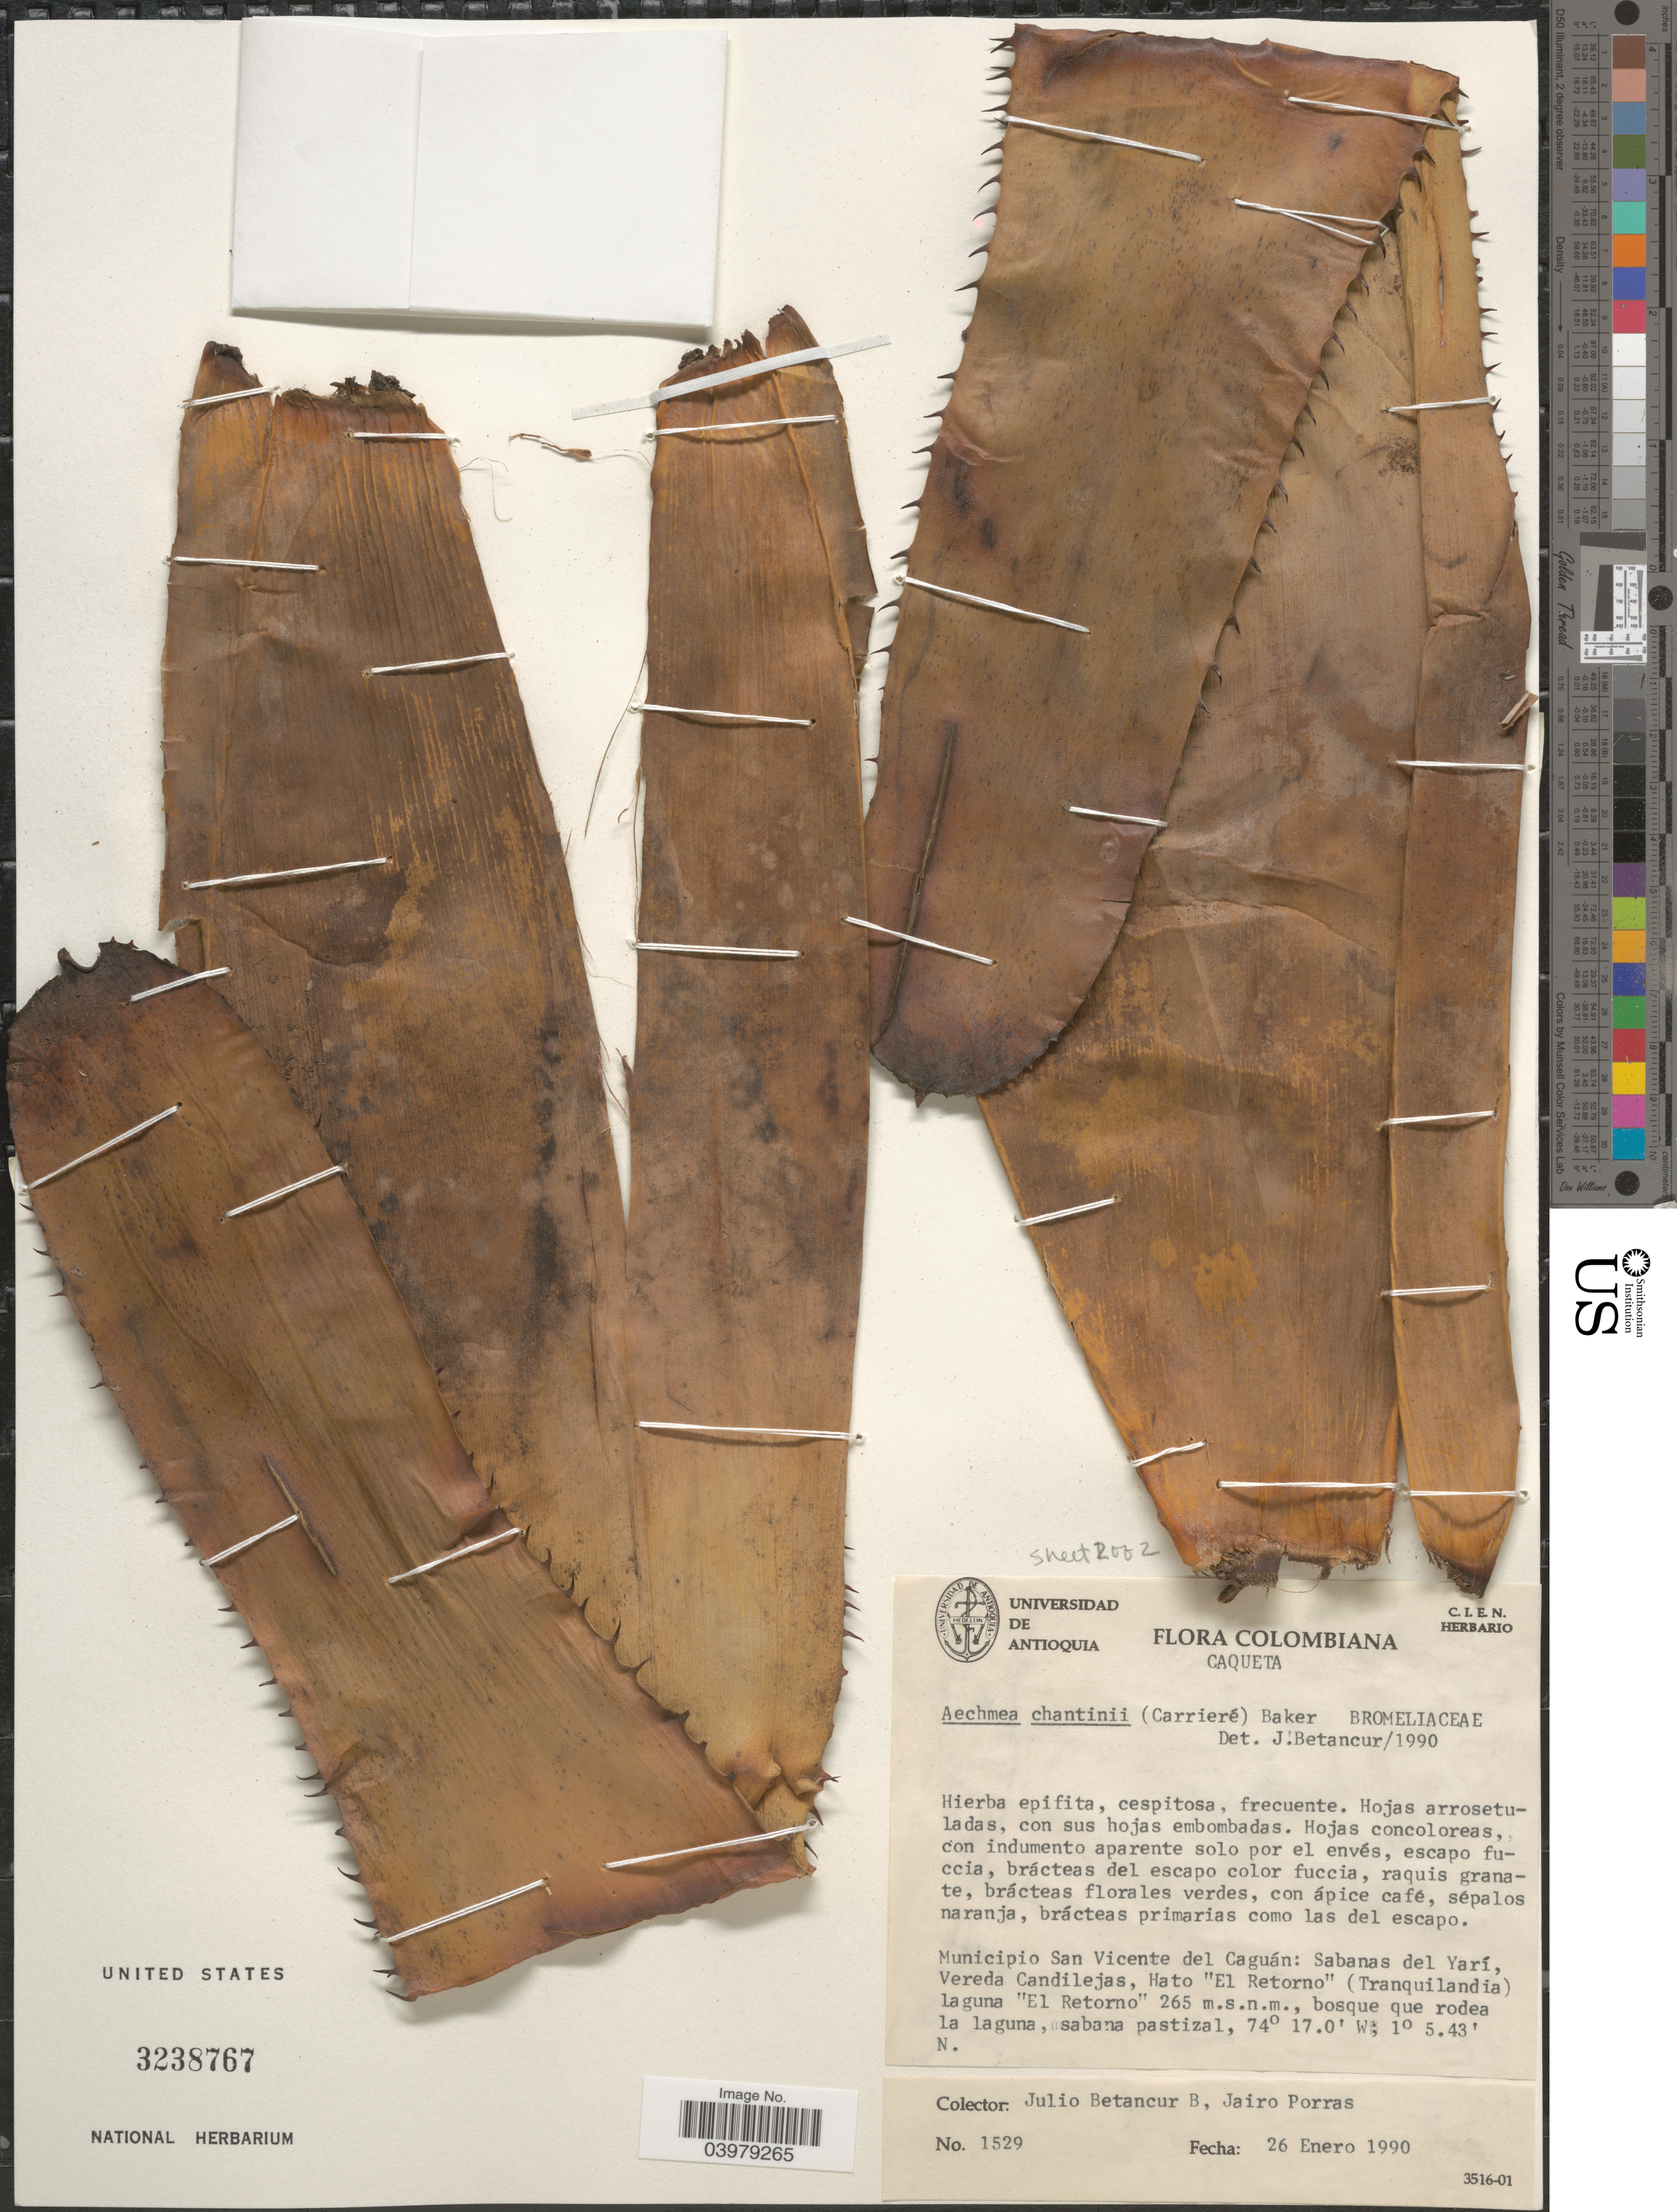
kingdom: Plantae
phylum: Tracheophyta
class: Liliopsida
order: Poales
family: Bromeliaceae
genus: Aechmea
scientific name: Aechmea chantinii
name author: (Carrière) Baker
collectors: J. Betancur-B. & J. Porras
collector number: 1529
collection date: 1990-01-26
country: Colombia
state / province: Caquetá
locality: Municipio San Vicente del Caguán: Sabanas del Yarí, Vereda Candilejas, Hato "El Retorno" (Tranquilandia) laguna "El Retorno".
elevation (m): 265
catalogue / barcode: US 3238767